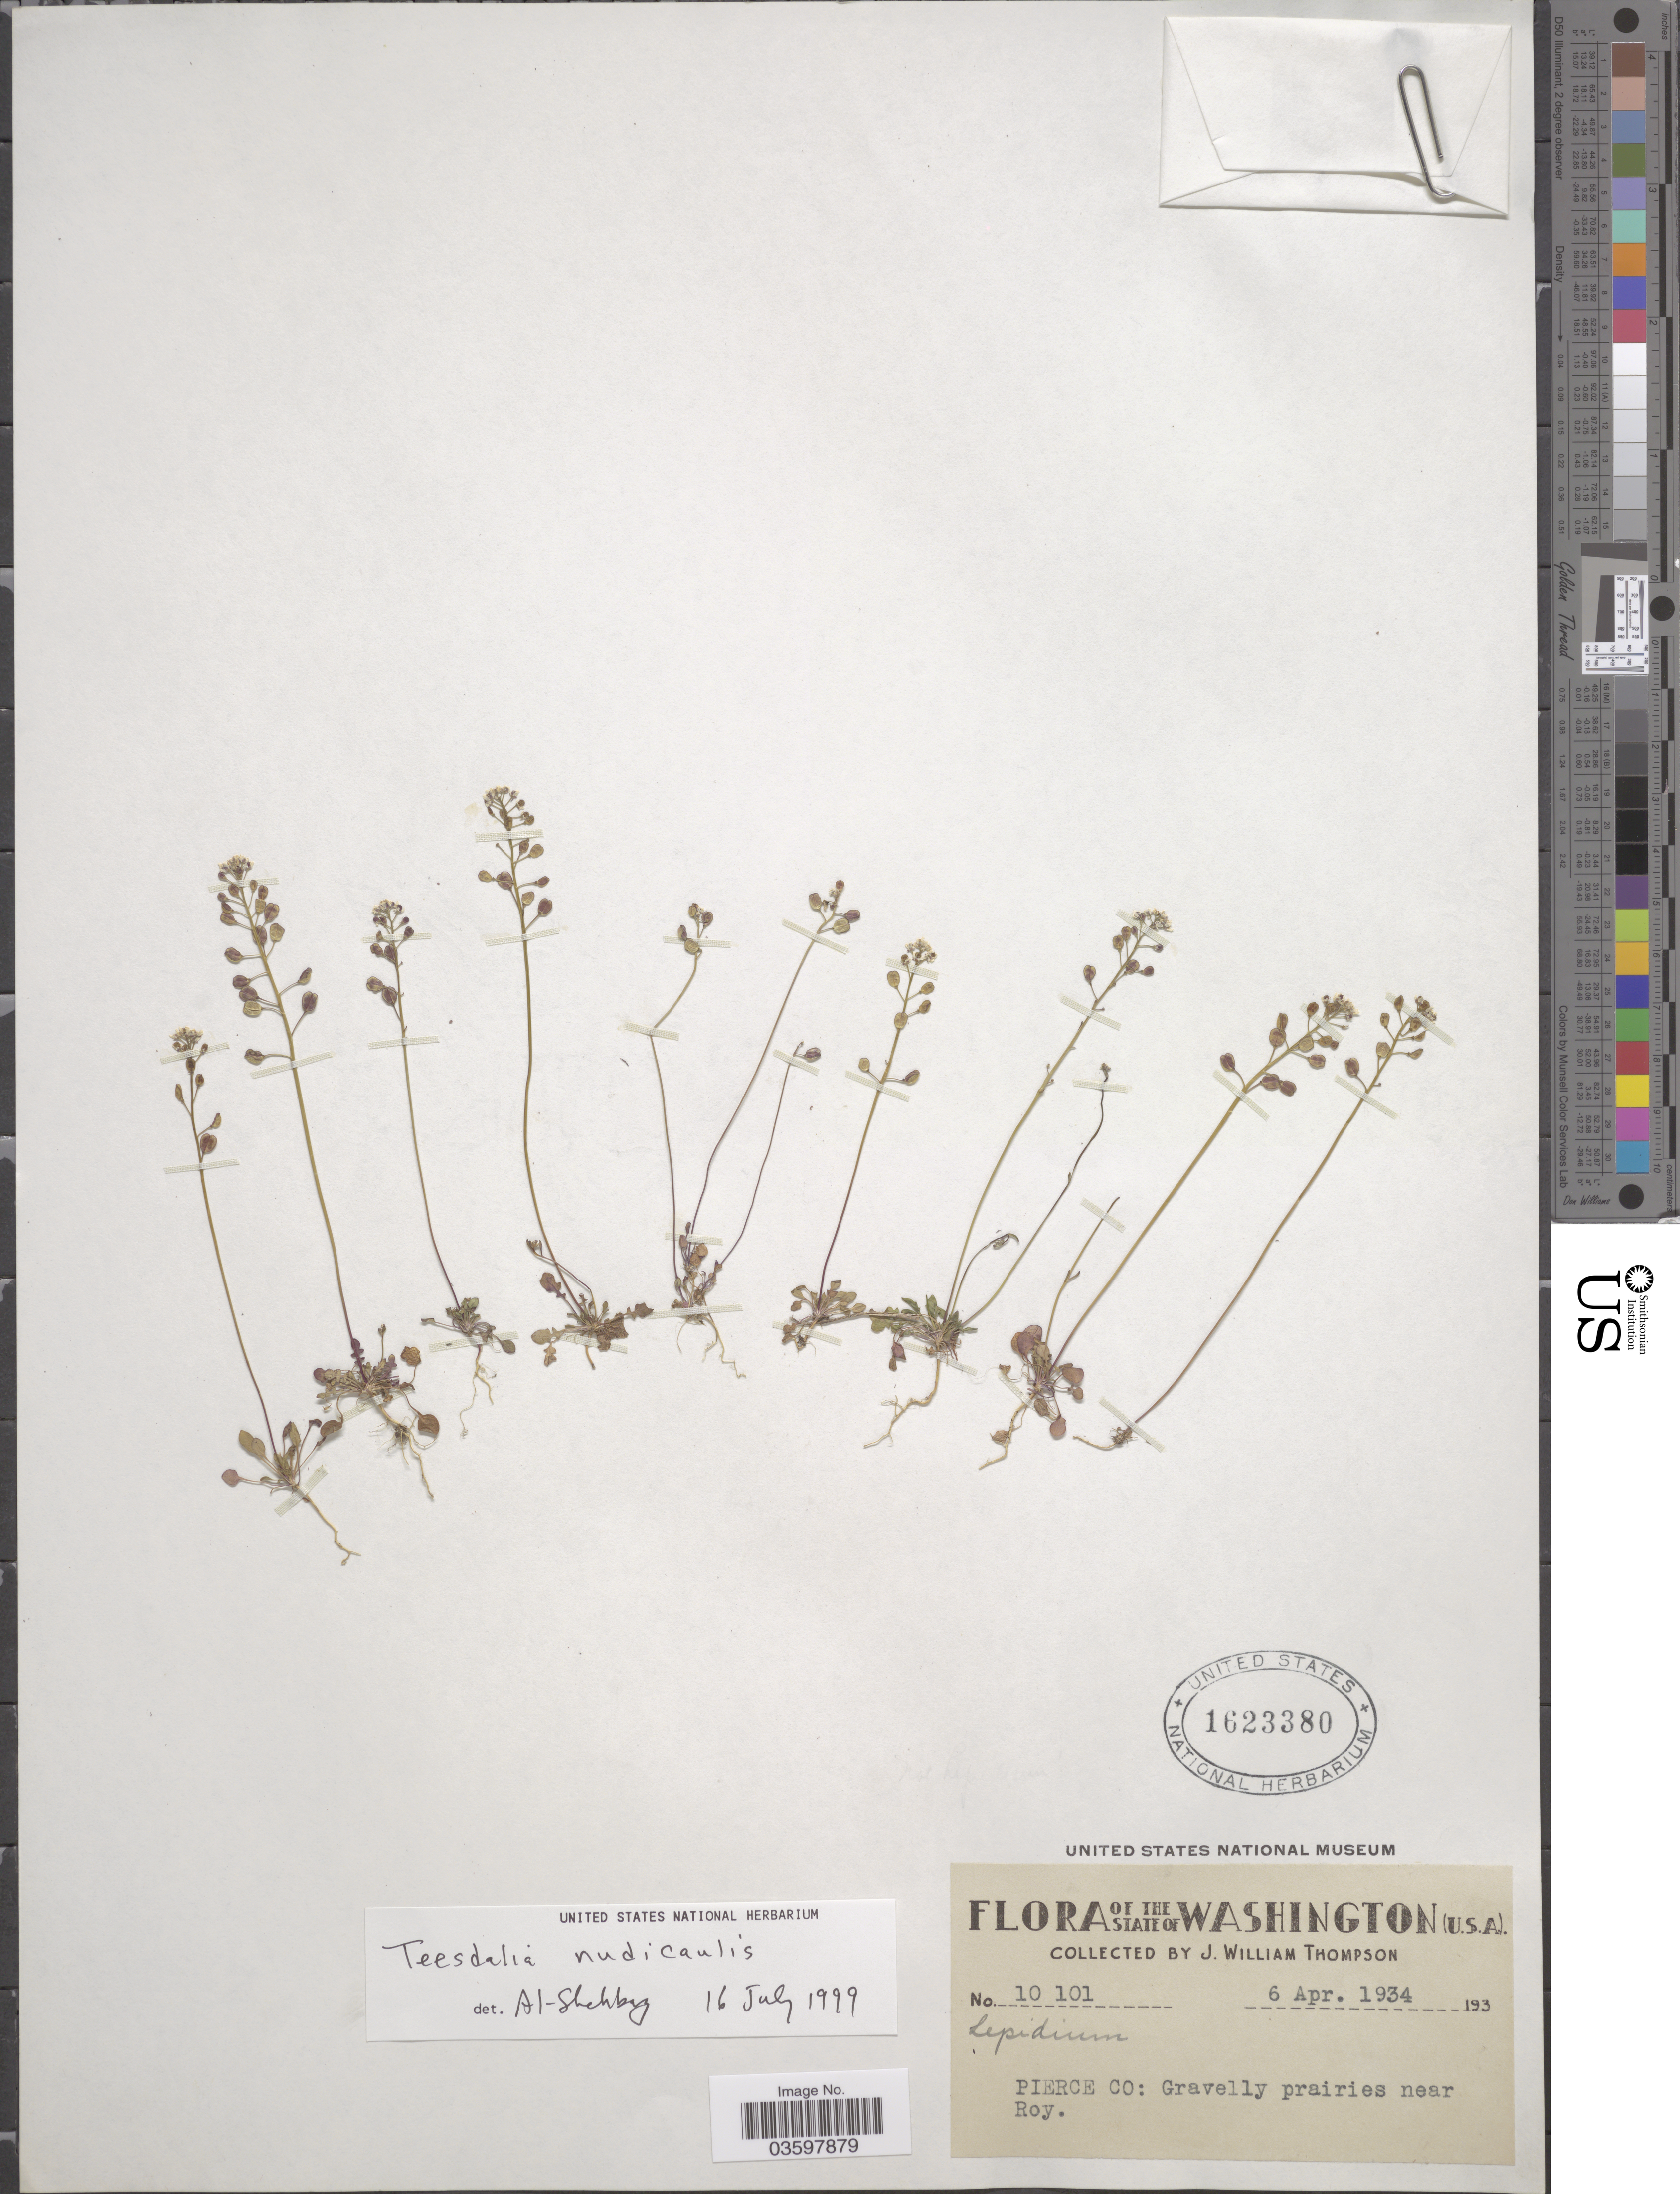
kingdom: Plantae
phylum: Tracheophyta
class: Magnoliopsida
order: Brassicales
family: Brassicaceae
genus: Teesdalia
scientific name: Teesdalia nudicaulis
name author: (L.) W.T. Aiton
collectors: J. W. Thompson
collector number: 10101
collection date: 1934-04-06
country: United States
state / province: Washington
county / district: Pierce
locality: U.S.A. Pierce Co: Gravelly prairies near Roy.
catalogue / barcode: US 1623380